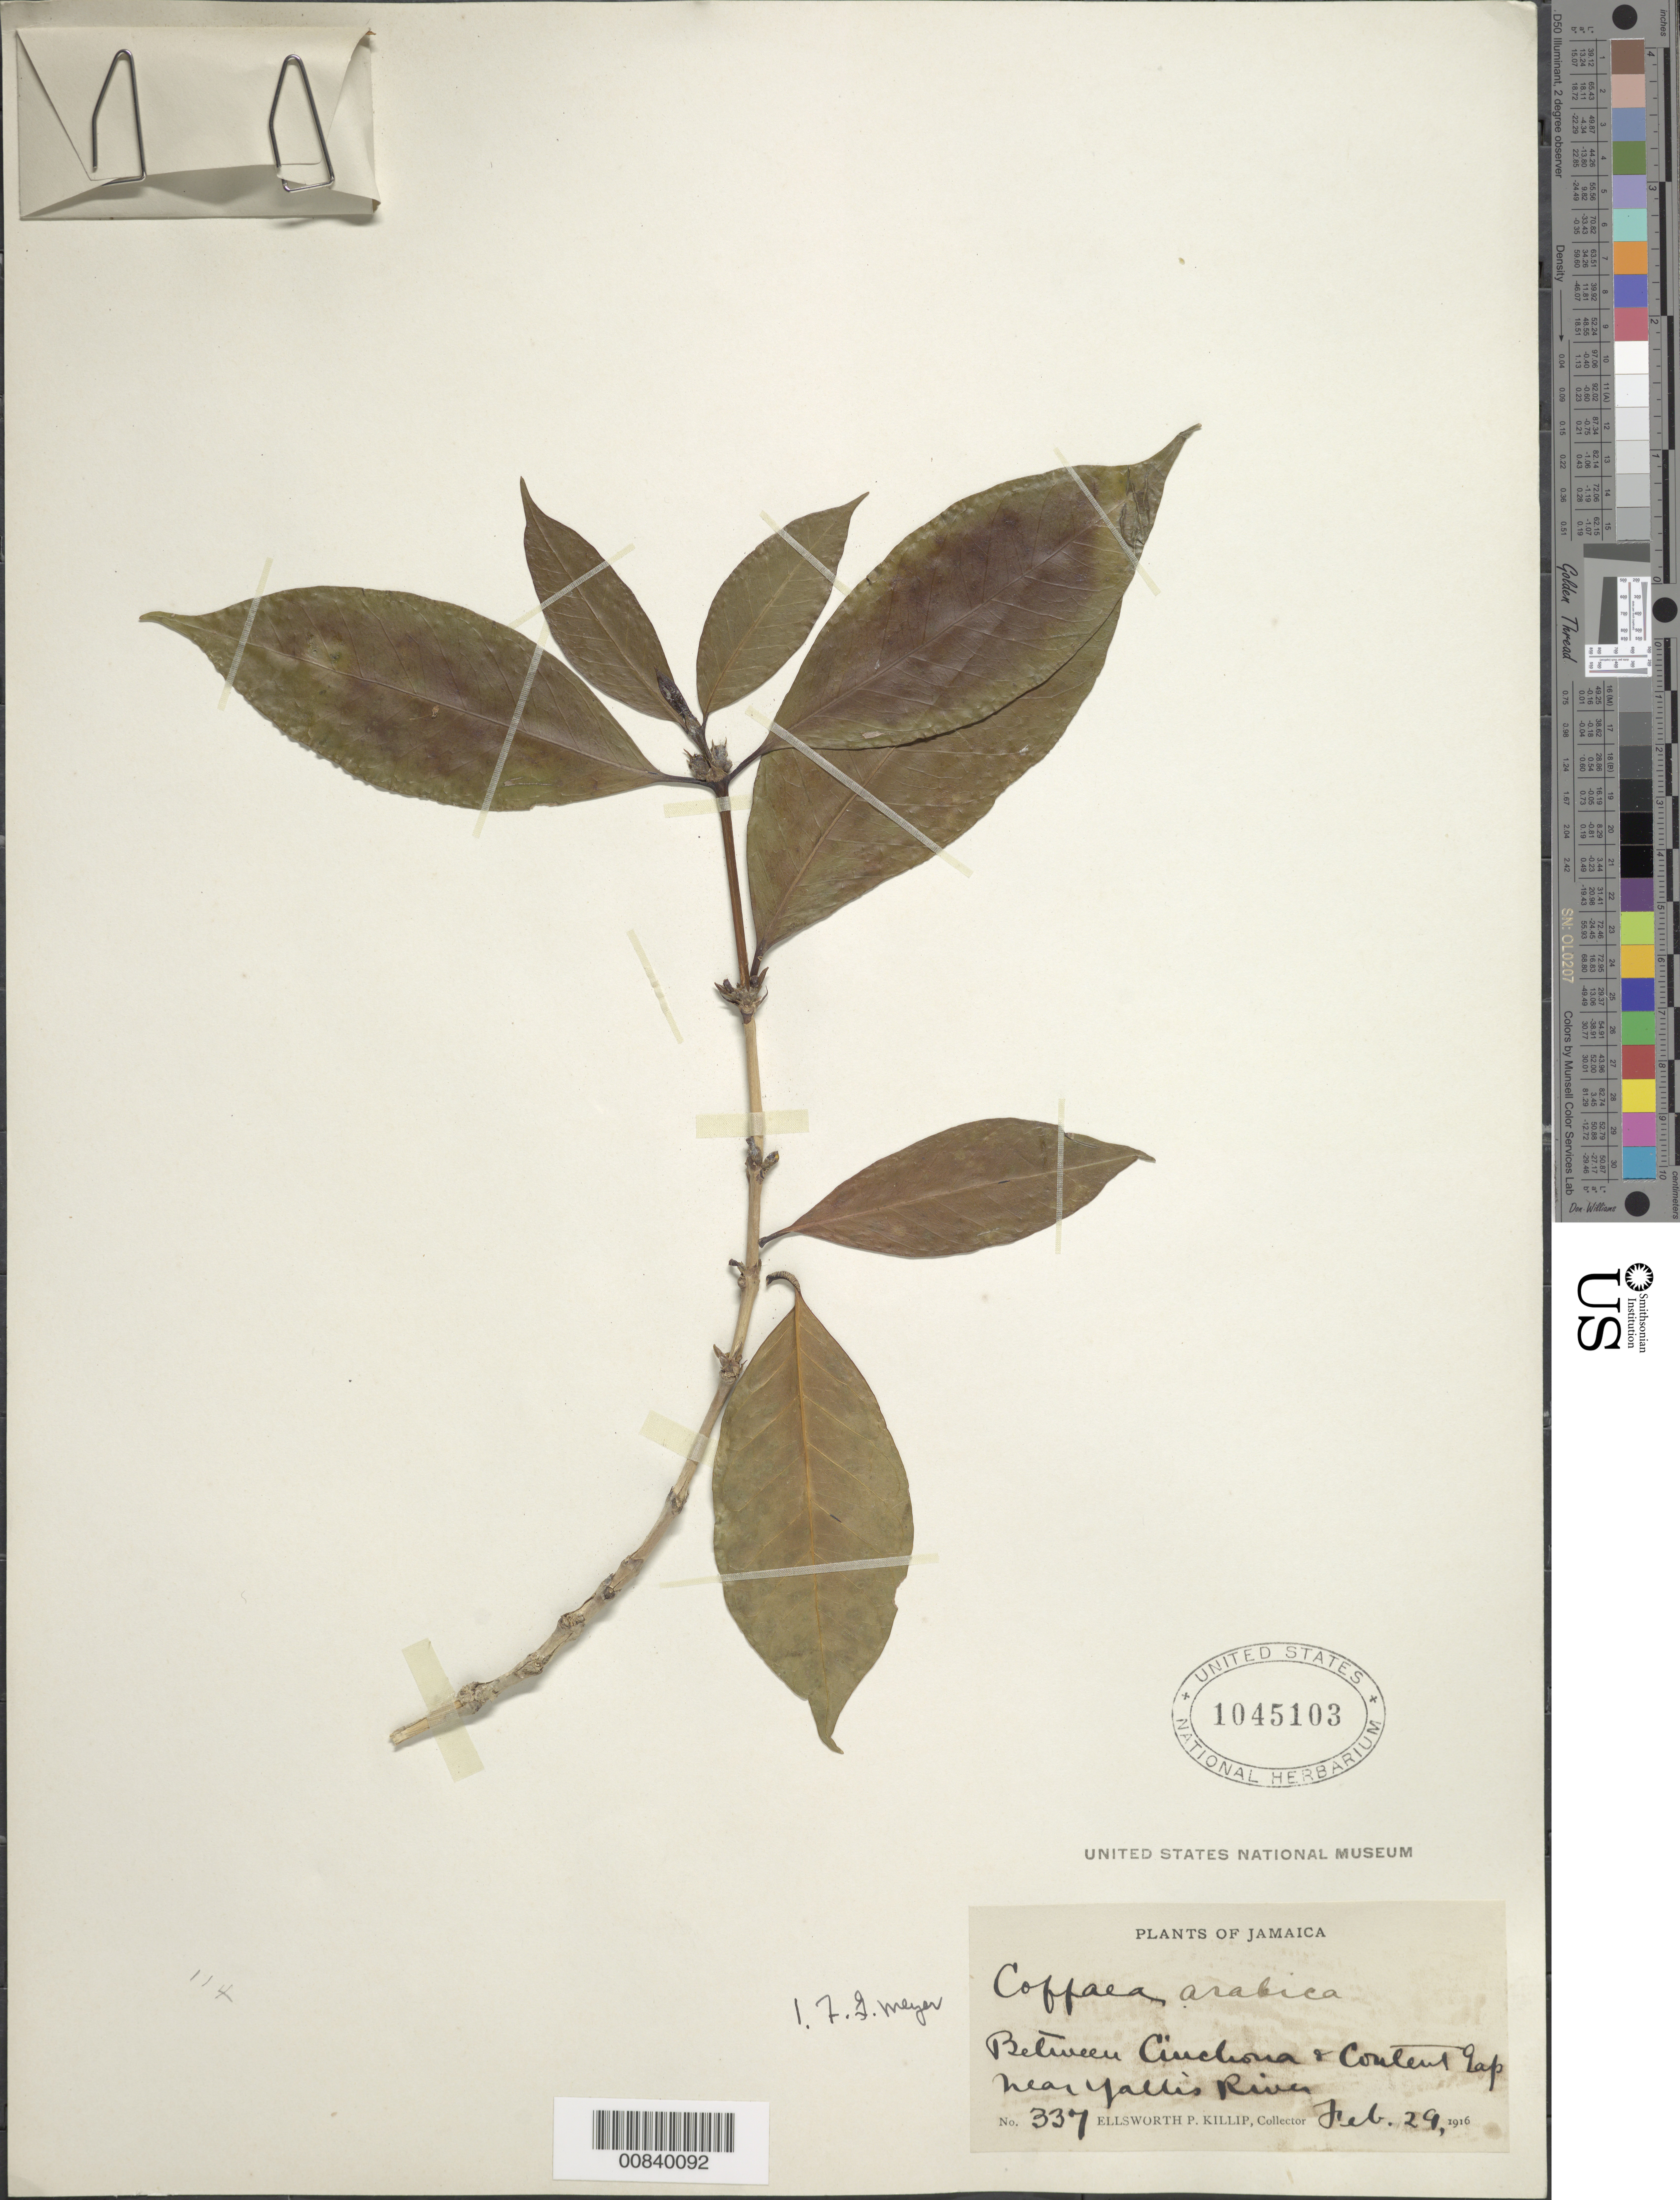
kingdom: Plantae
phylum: Tracheophyta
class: Magnoliopsida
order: Gentianales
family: Rubiaceae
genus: Coffea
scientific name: Coffea arabica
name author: L.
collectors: E. P. Killip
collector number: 337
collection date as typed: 29 Feb 1916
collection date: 1916-02-29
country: Jamaica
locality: Between Cinchona and Contens Gap, near Yallis River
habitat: Near river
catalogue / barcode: US 1045103